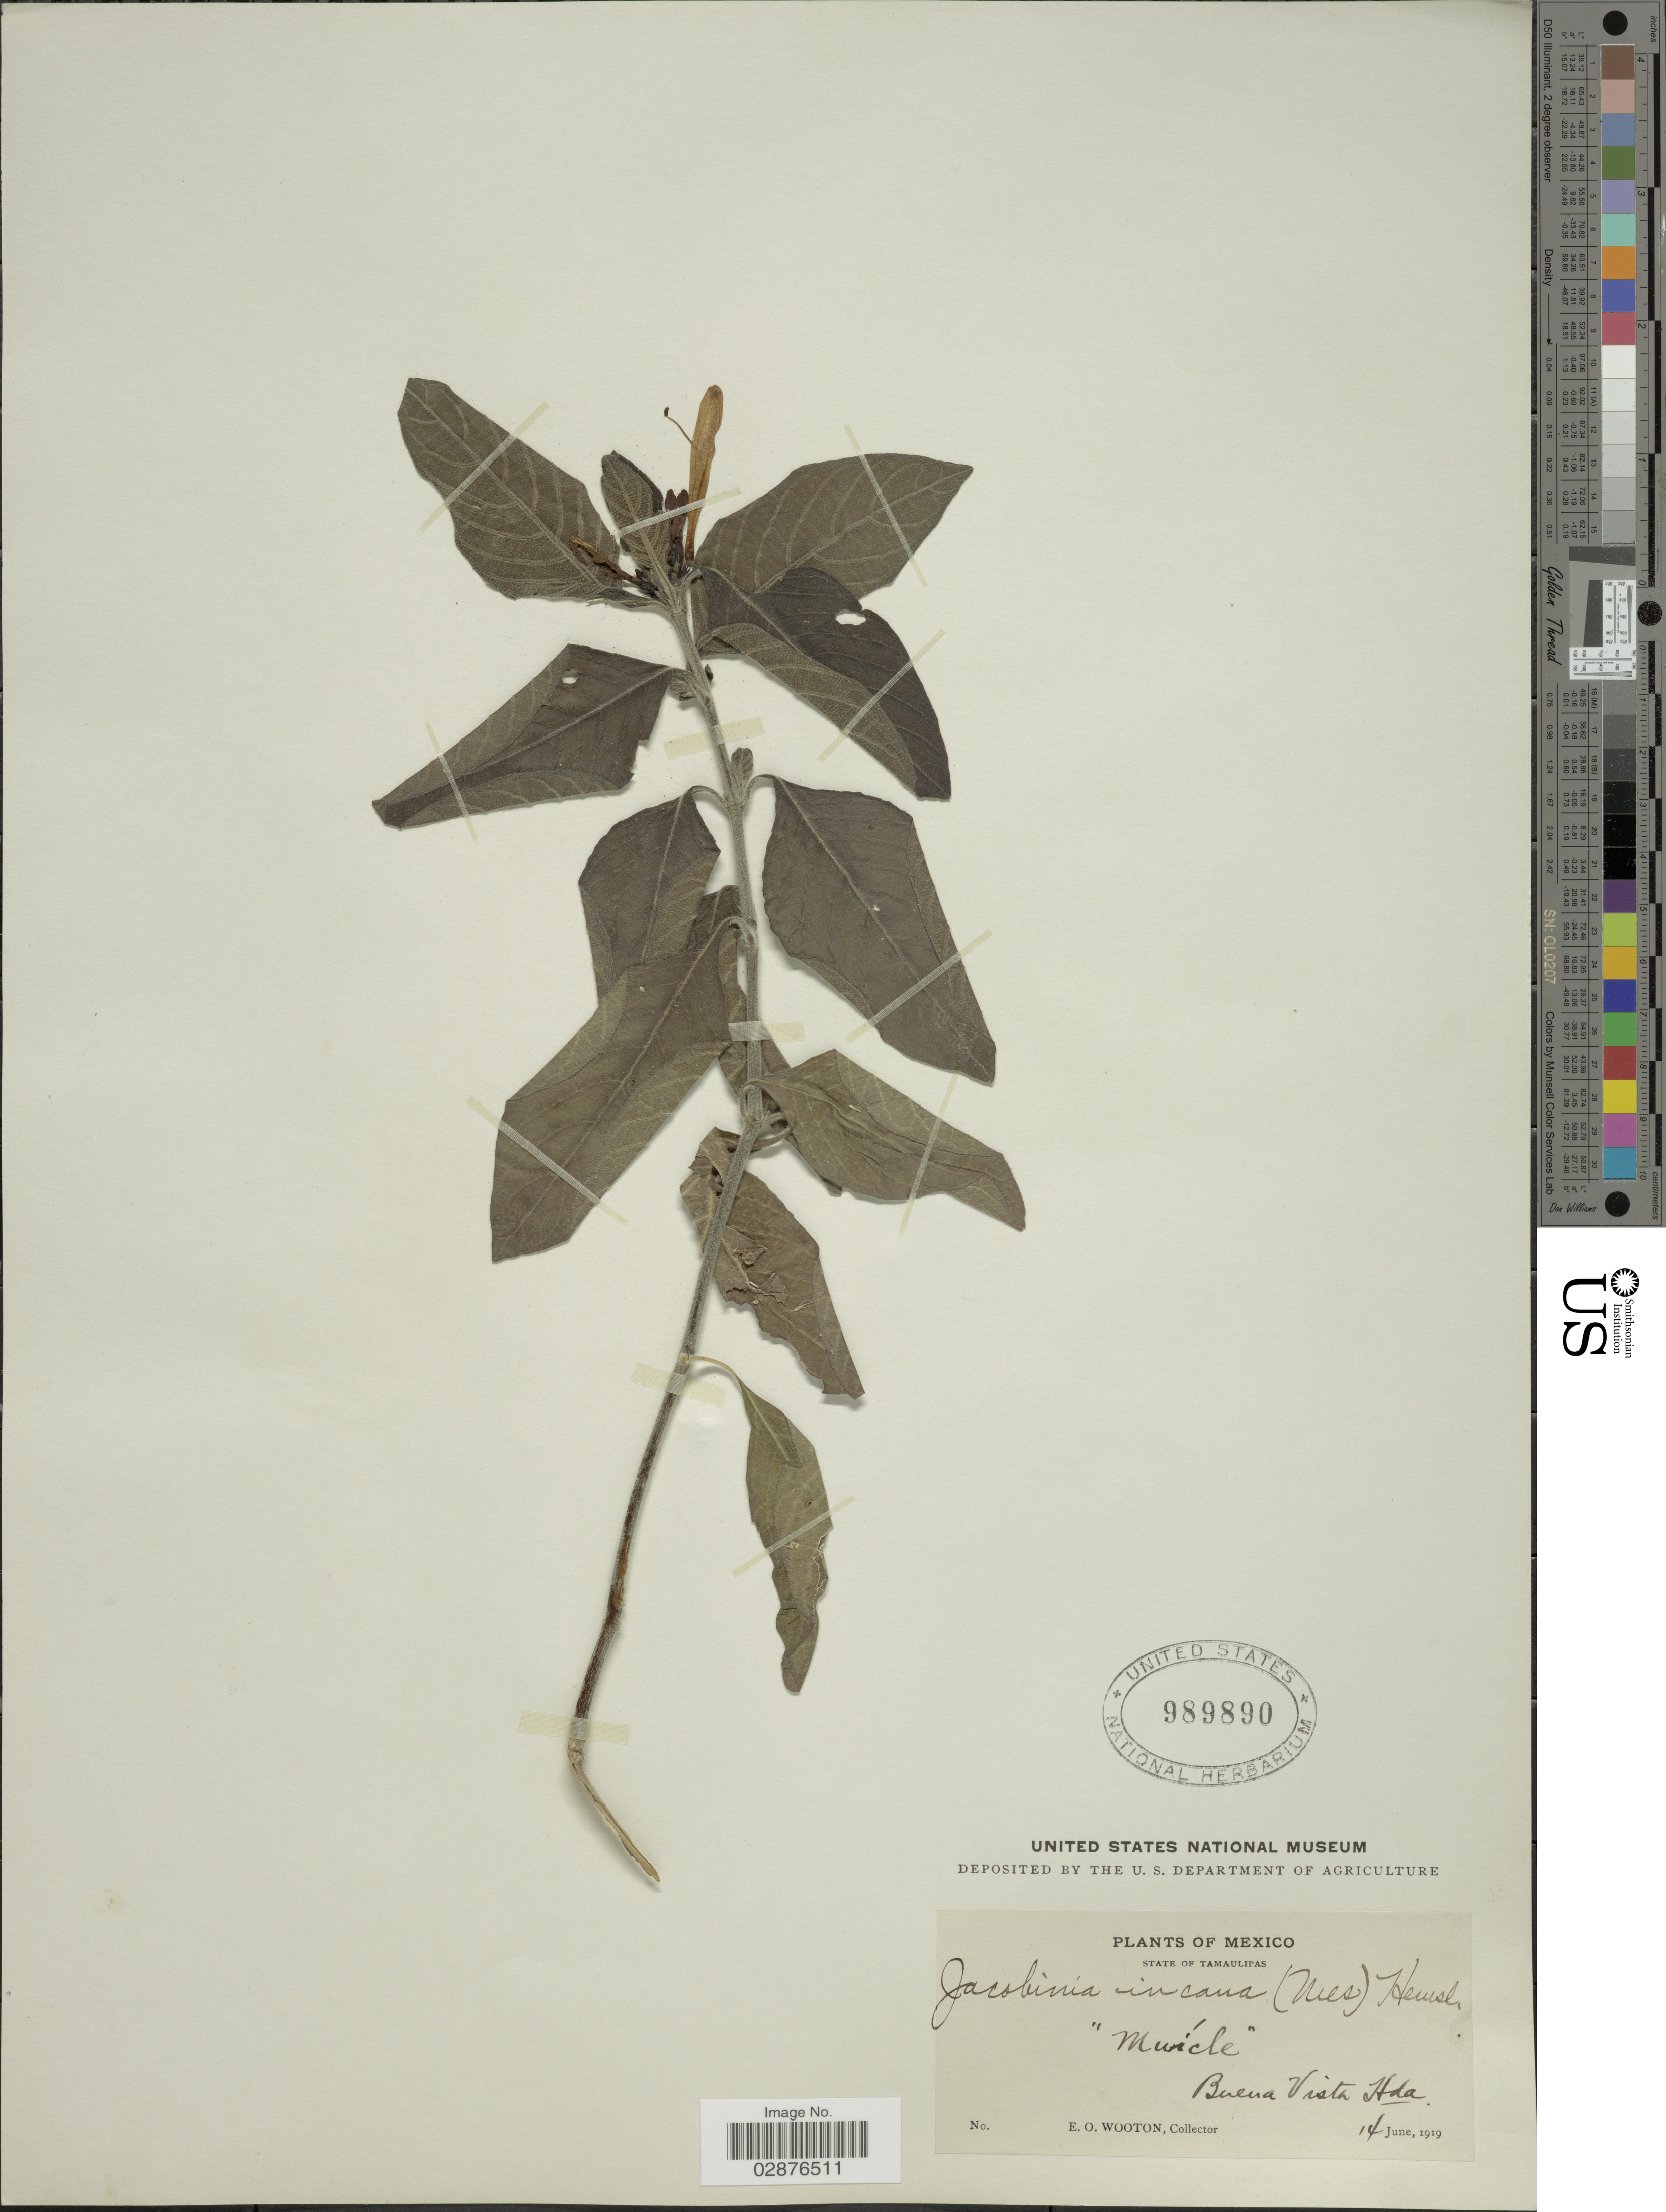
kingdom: Plantae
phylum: Tracheophyta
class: Magnoliopsida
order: Lamiales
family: Acanthaceae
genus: Justicia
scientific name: Justicia leonardii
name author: Wassh.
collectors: E. O. Wooton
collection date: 1919-06-14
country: Mexico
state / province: Tamaulipas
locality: Buena Vista Hda.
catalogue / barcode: US 989890